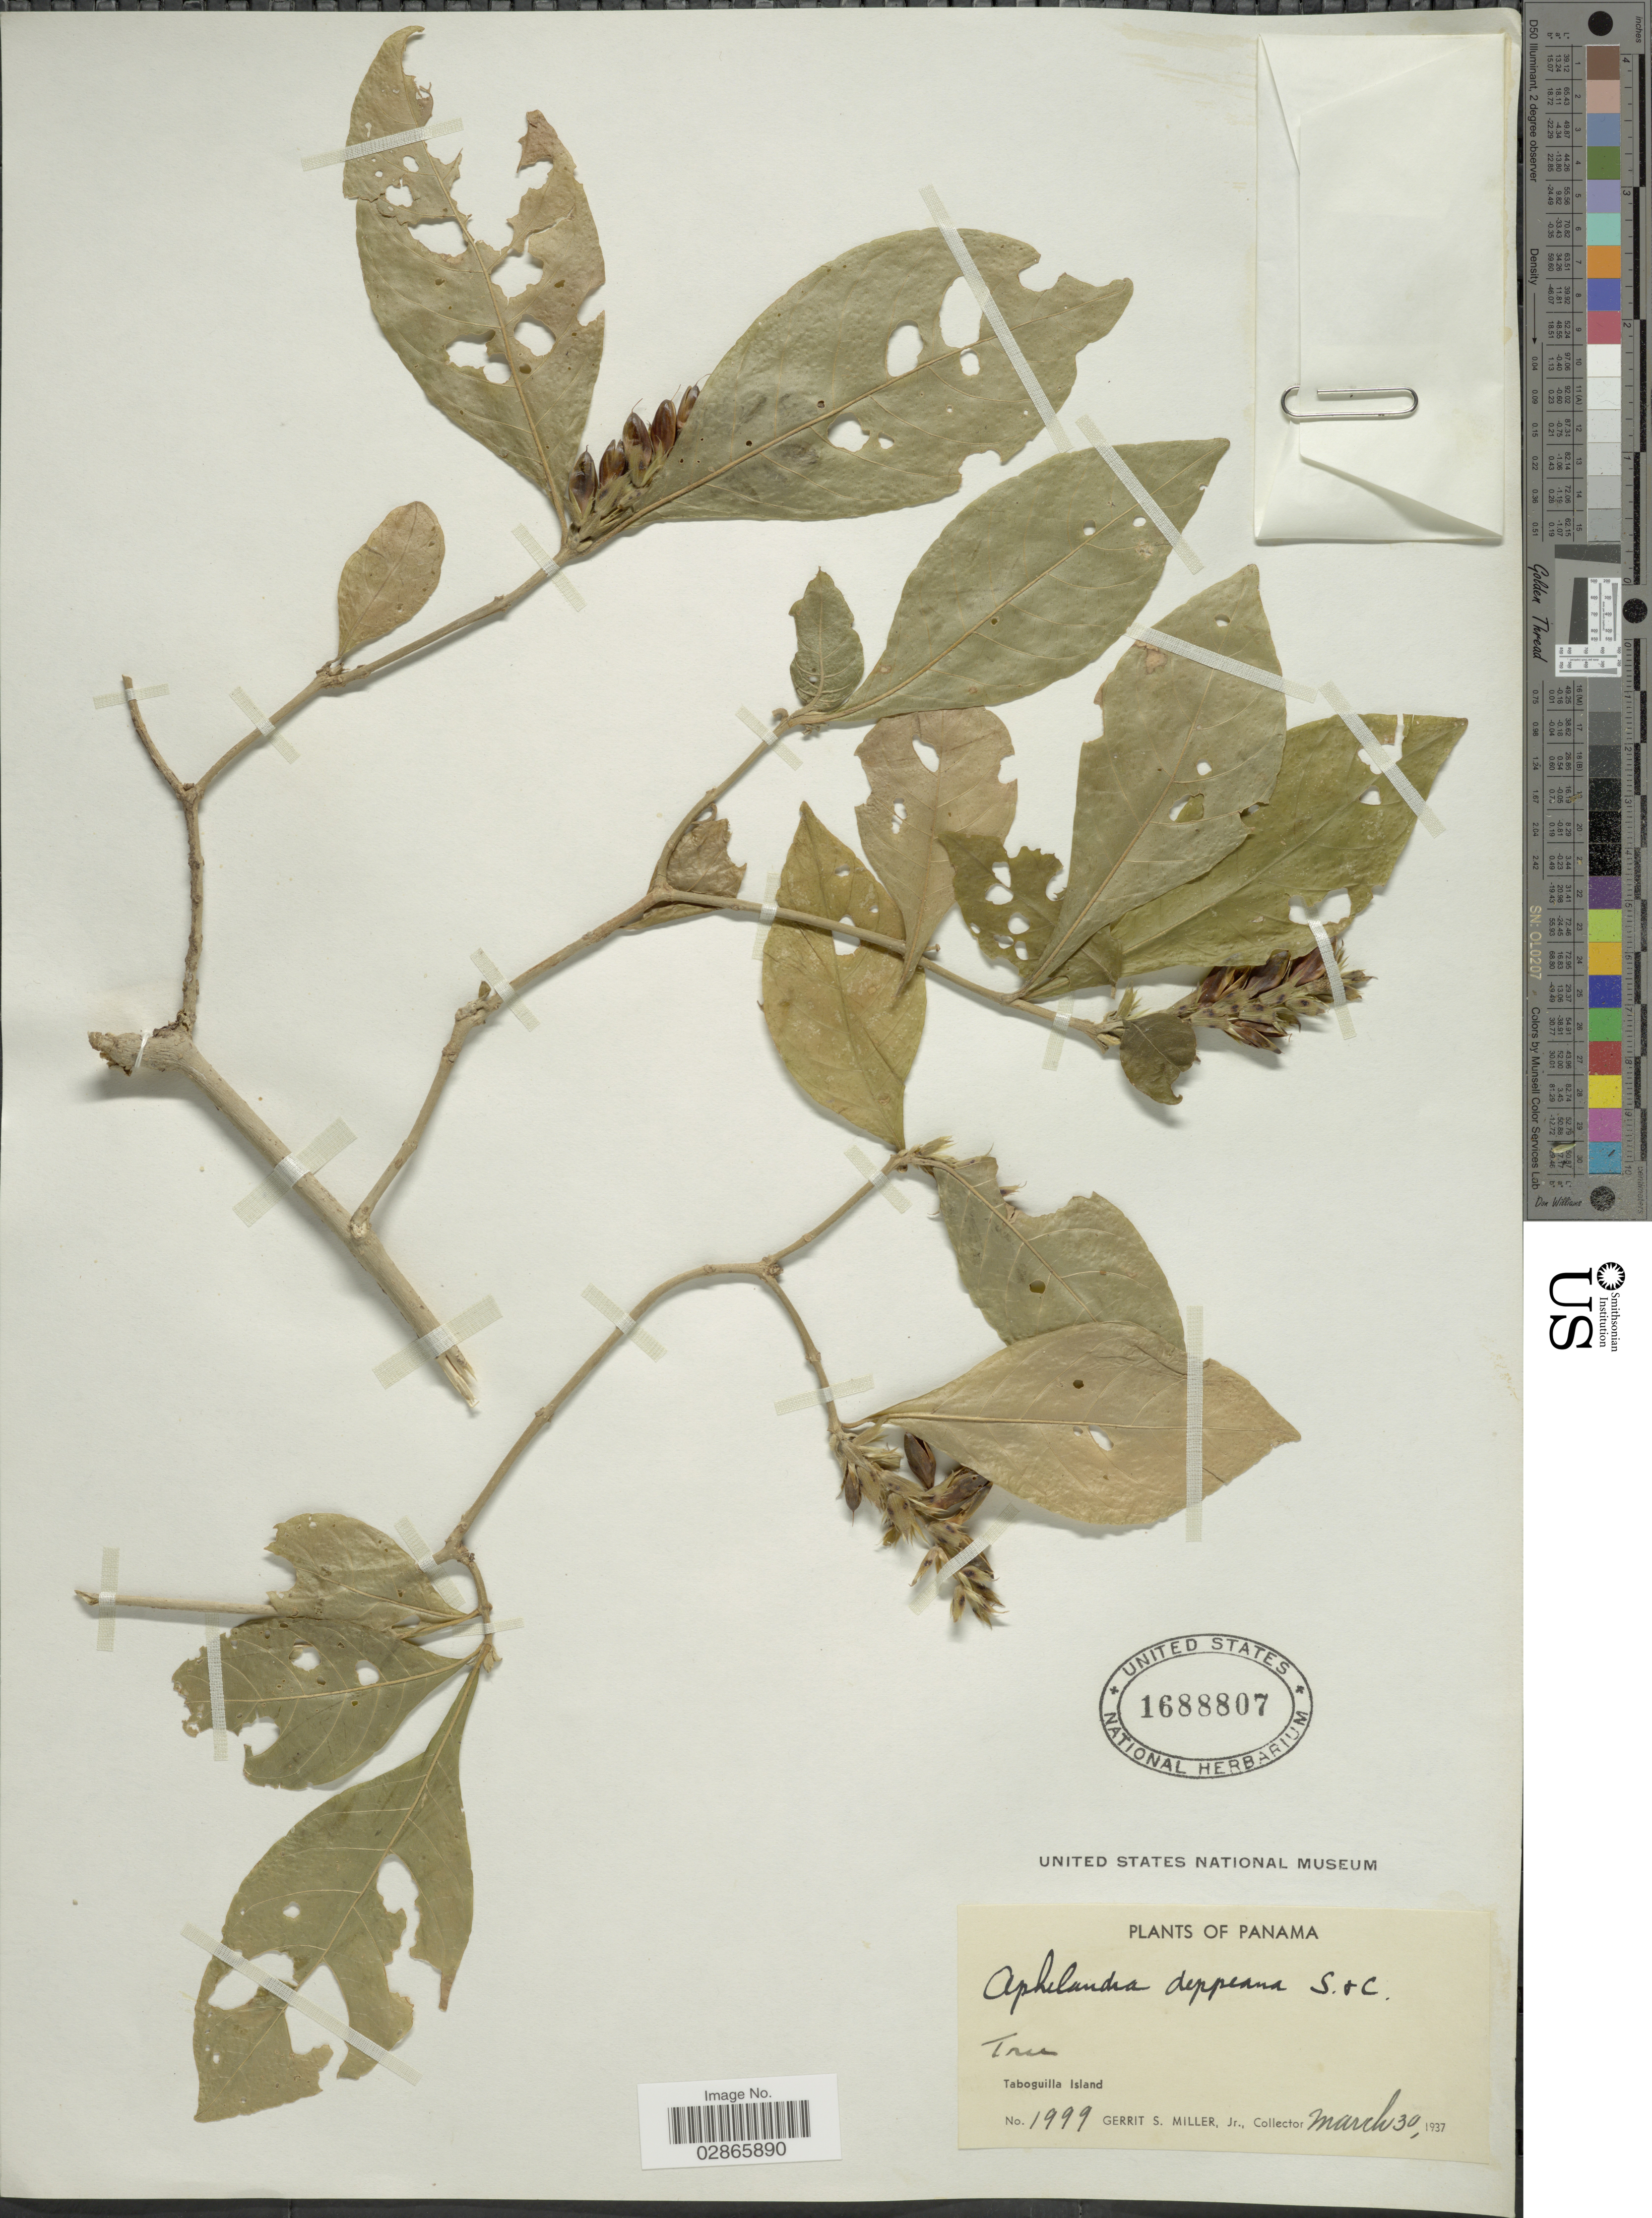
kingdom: Plantae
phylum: Tracheophyta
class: Magnoliopsida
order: Lamiales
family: Acanthaceae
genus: Aphelandra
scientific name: Aphelandra deppeana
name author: Schltdl. & Cham.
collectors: G. S. Miller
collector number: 1999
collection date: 1937-03-30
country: Panama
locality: Taboguilla Island.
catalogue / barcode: US 1688807